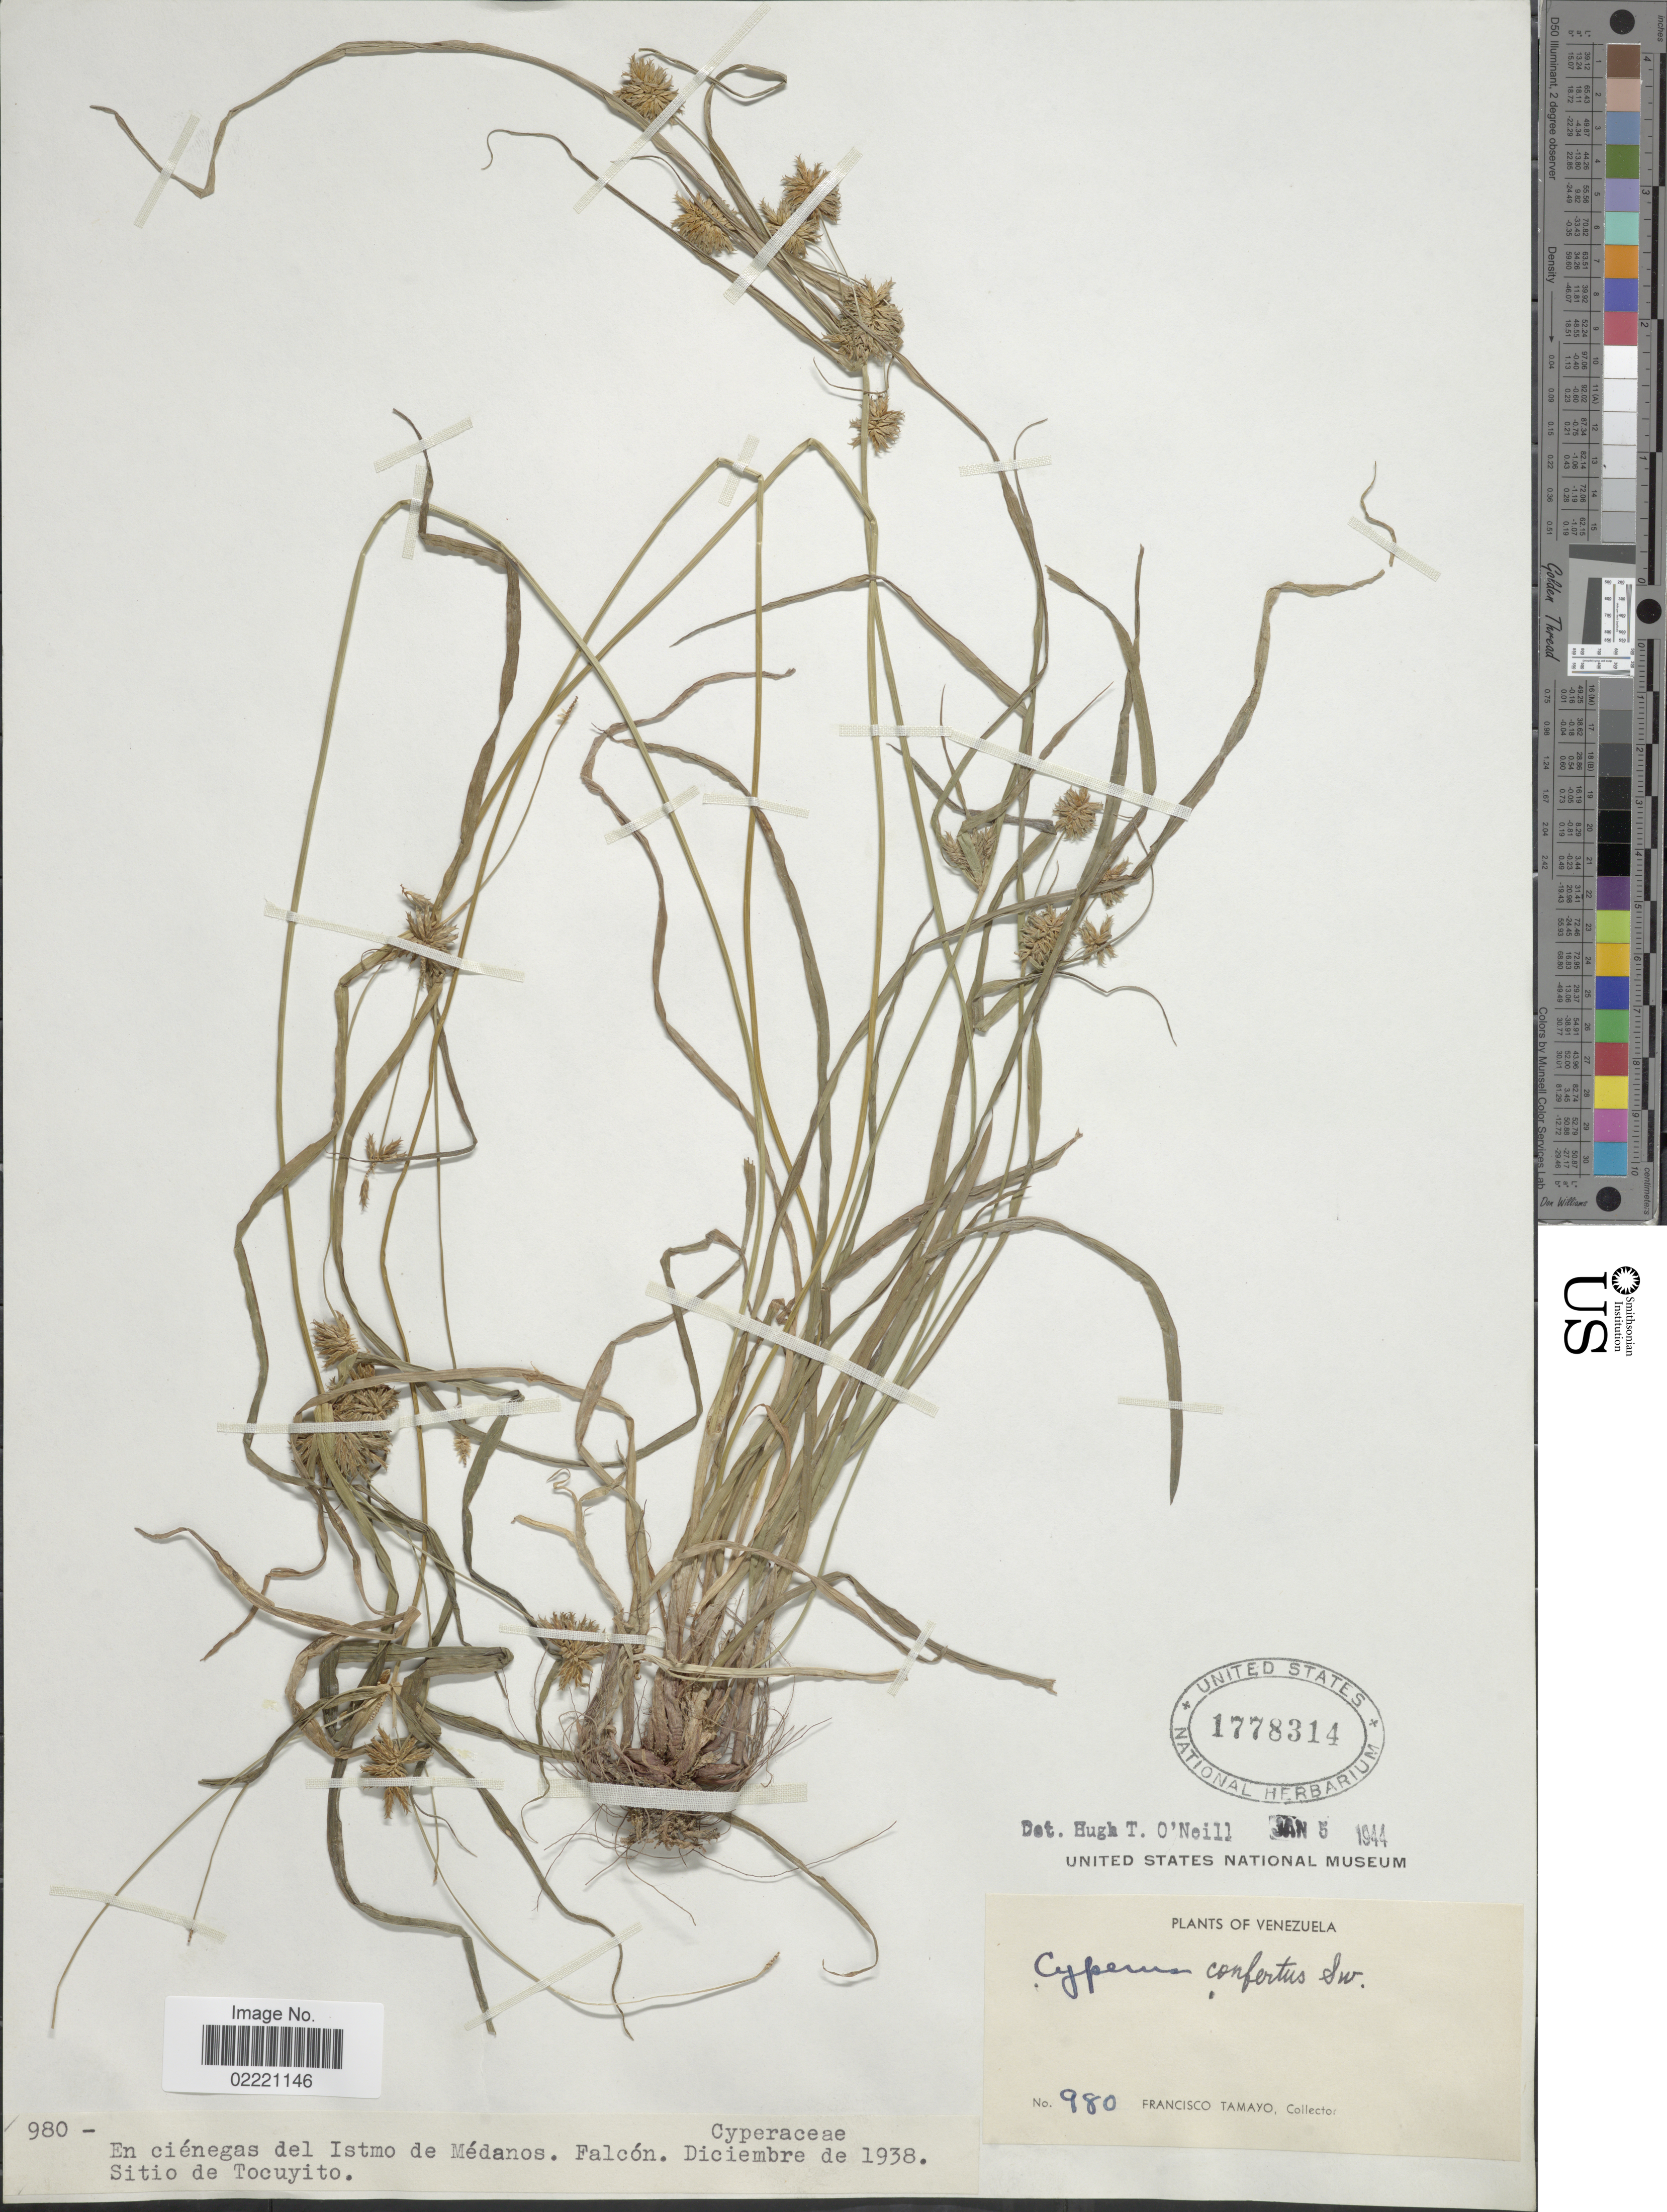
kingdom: Plantae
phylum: Tracheophyta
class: Liliopsida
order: Poales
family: Cyperaceae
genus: Cyperus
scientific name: Cyperus confertus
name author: Sw.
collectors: F. Tamayo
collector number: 9680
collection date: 1938-12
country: Venezuela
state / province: Falcón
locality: En cienegas del Istmo de Medanos, Falcon, Sitio de Tocuyito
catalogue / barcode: US 1778314